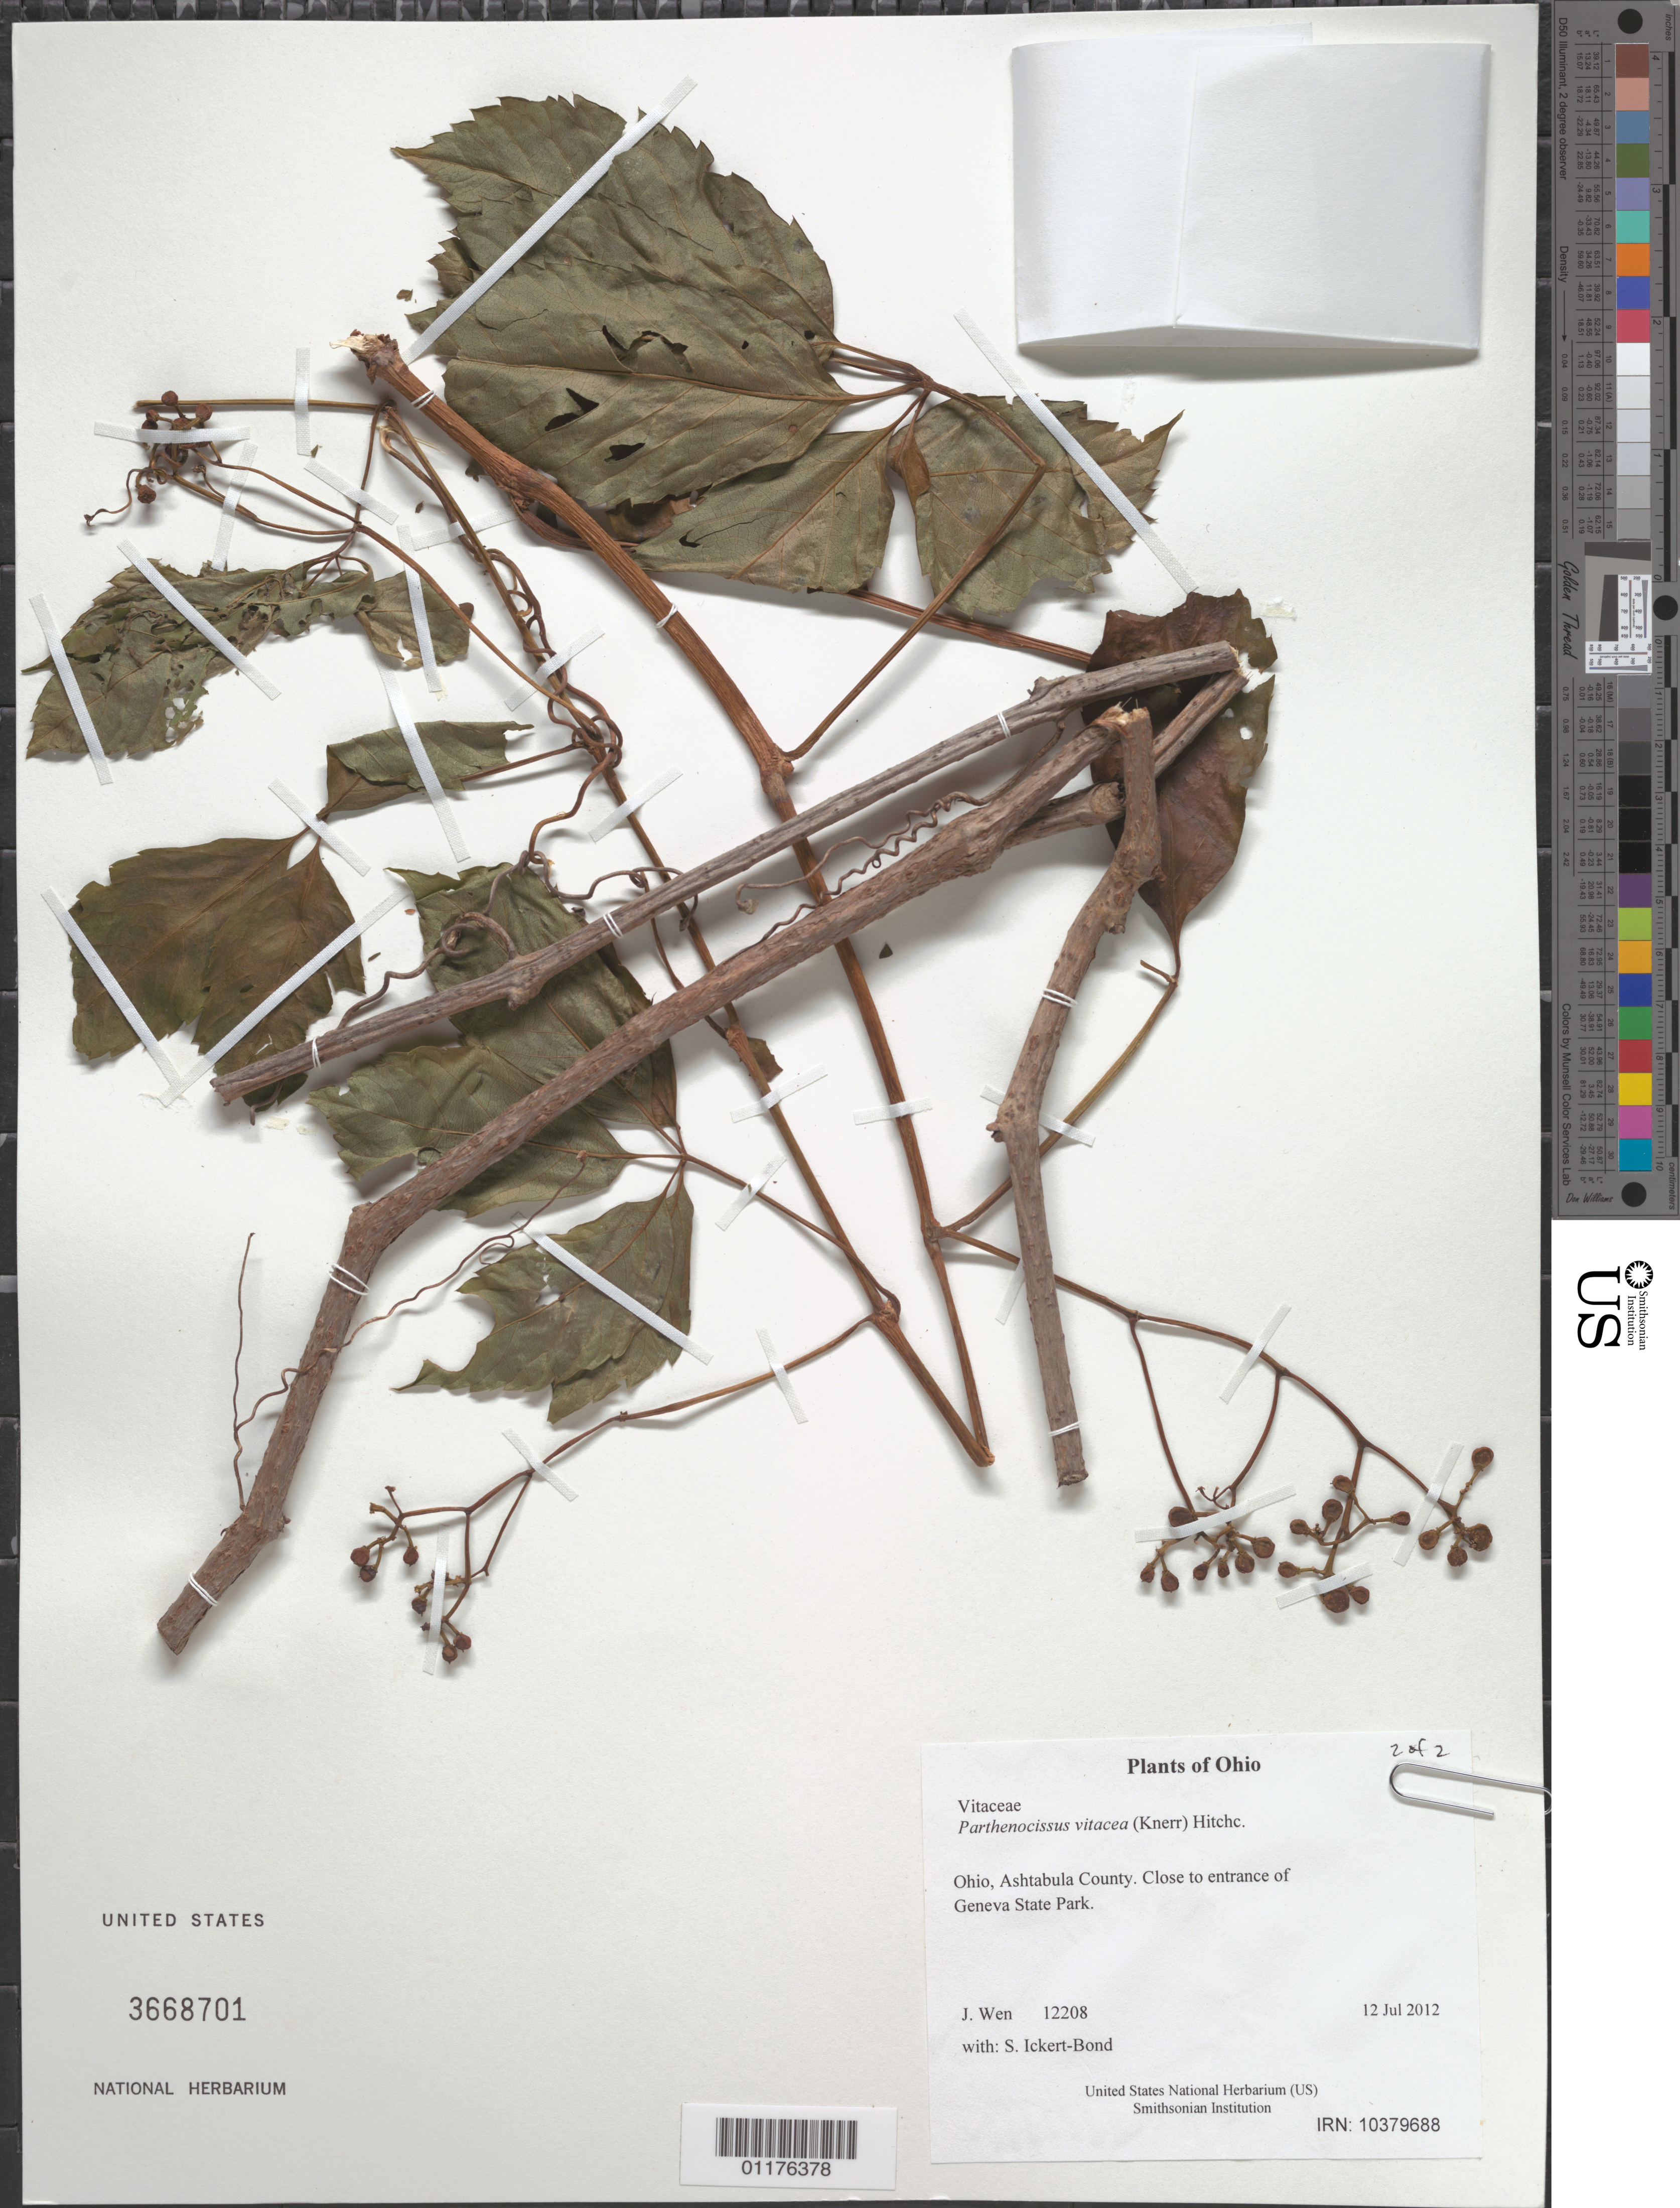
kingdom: Plantae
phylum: Tracheophyta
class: Magnoliopsida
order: Vitales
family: Vitaceae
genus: Parthenocissus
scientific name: Parthenocissus vitacea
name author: (Knerr) Hitchc.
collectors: J. Wen & S. Ickert-Bond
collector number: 12208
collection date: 2012-07-12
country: United States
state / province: Ohio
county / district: Ashtabula County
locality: Close to entrance of Geneva State Park.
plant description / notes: flowers in FAA, population samples DNA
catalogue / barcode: US 3668701